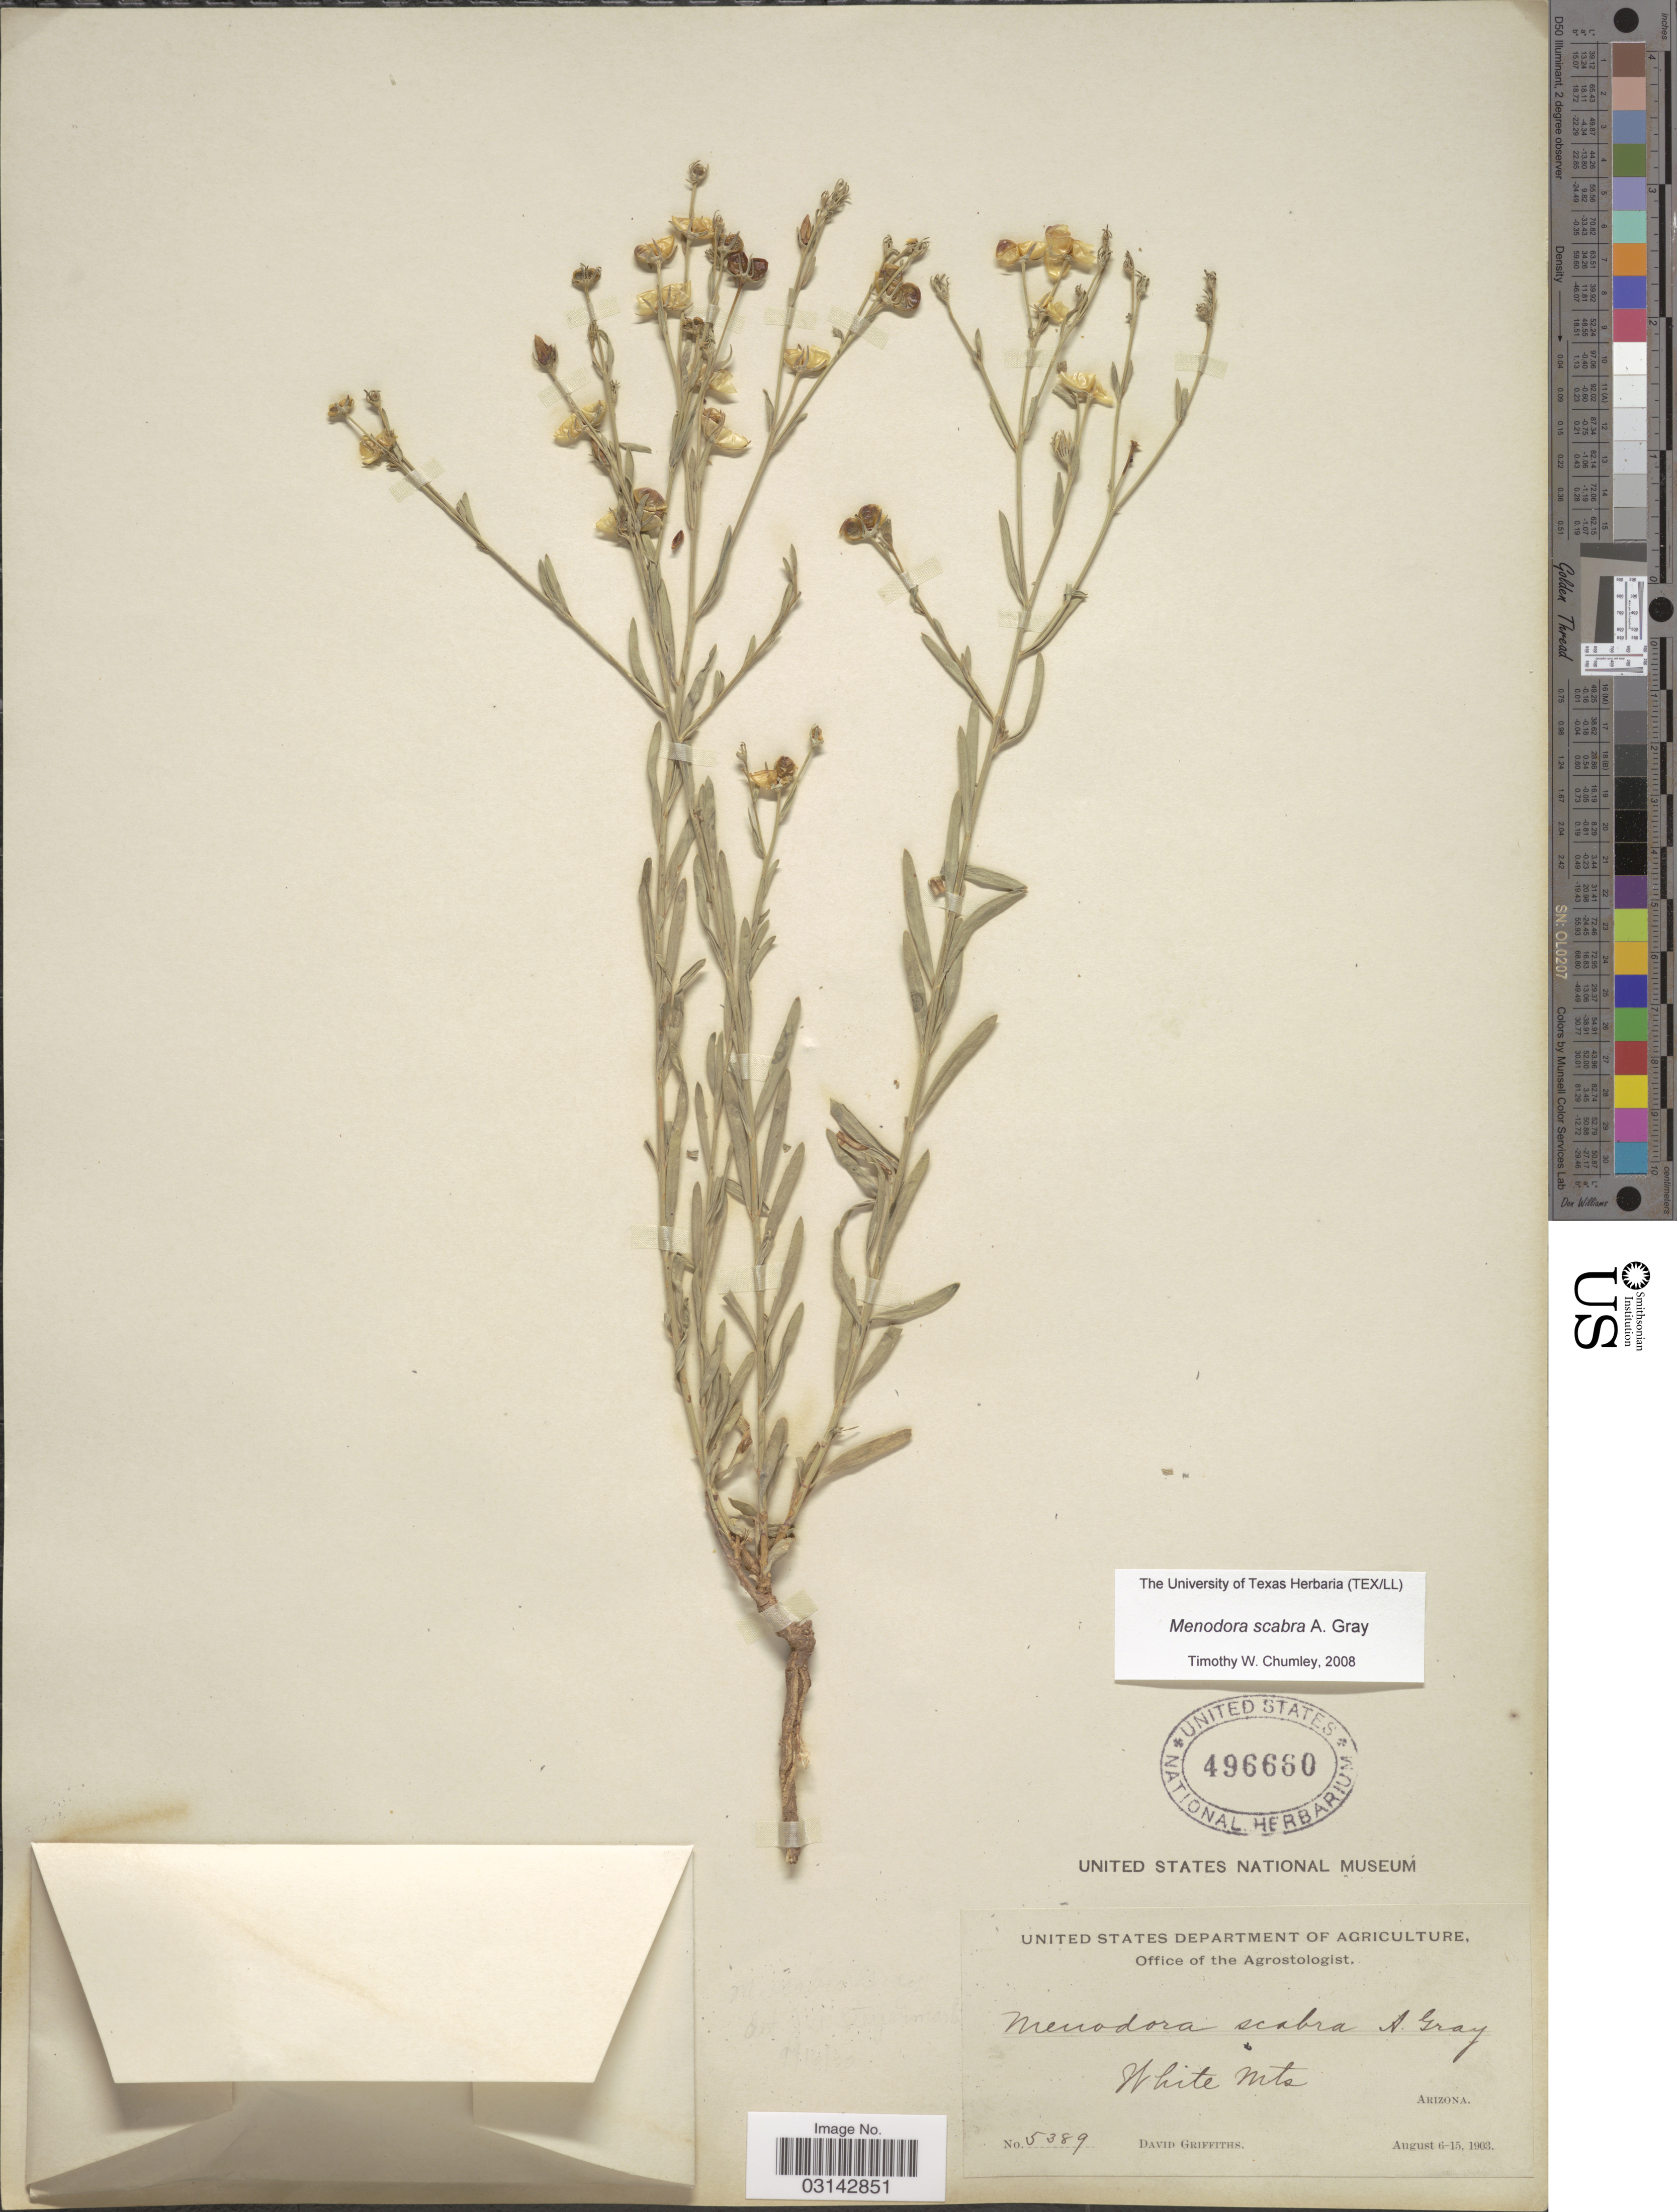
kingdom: Plantae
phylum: Tracheophyta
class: Magnoliopsida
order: Lamiales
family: Oleaceae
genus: Menodora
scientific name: Menodora scabra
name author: A. Gray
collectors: D. Griffiths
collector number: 5389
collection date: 1903-08-06/1903-08-15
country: United States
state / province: Arizona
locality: White Mts.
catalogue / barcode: US 496660